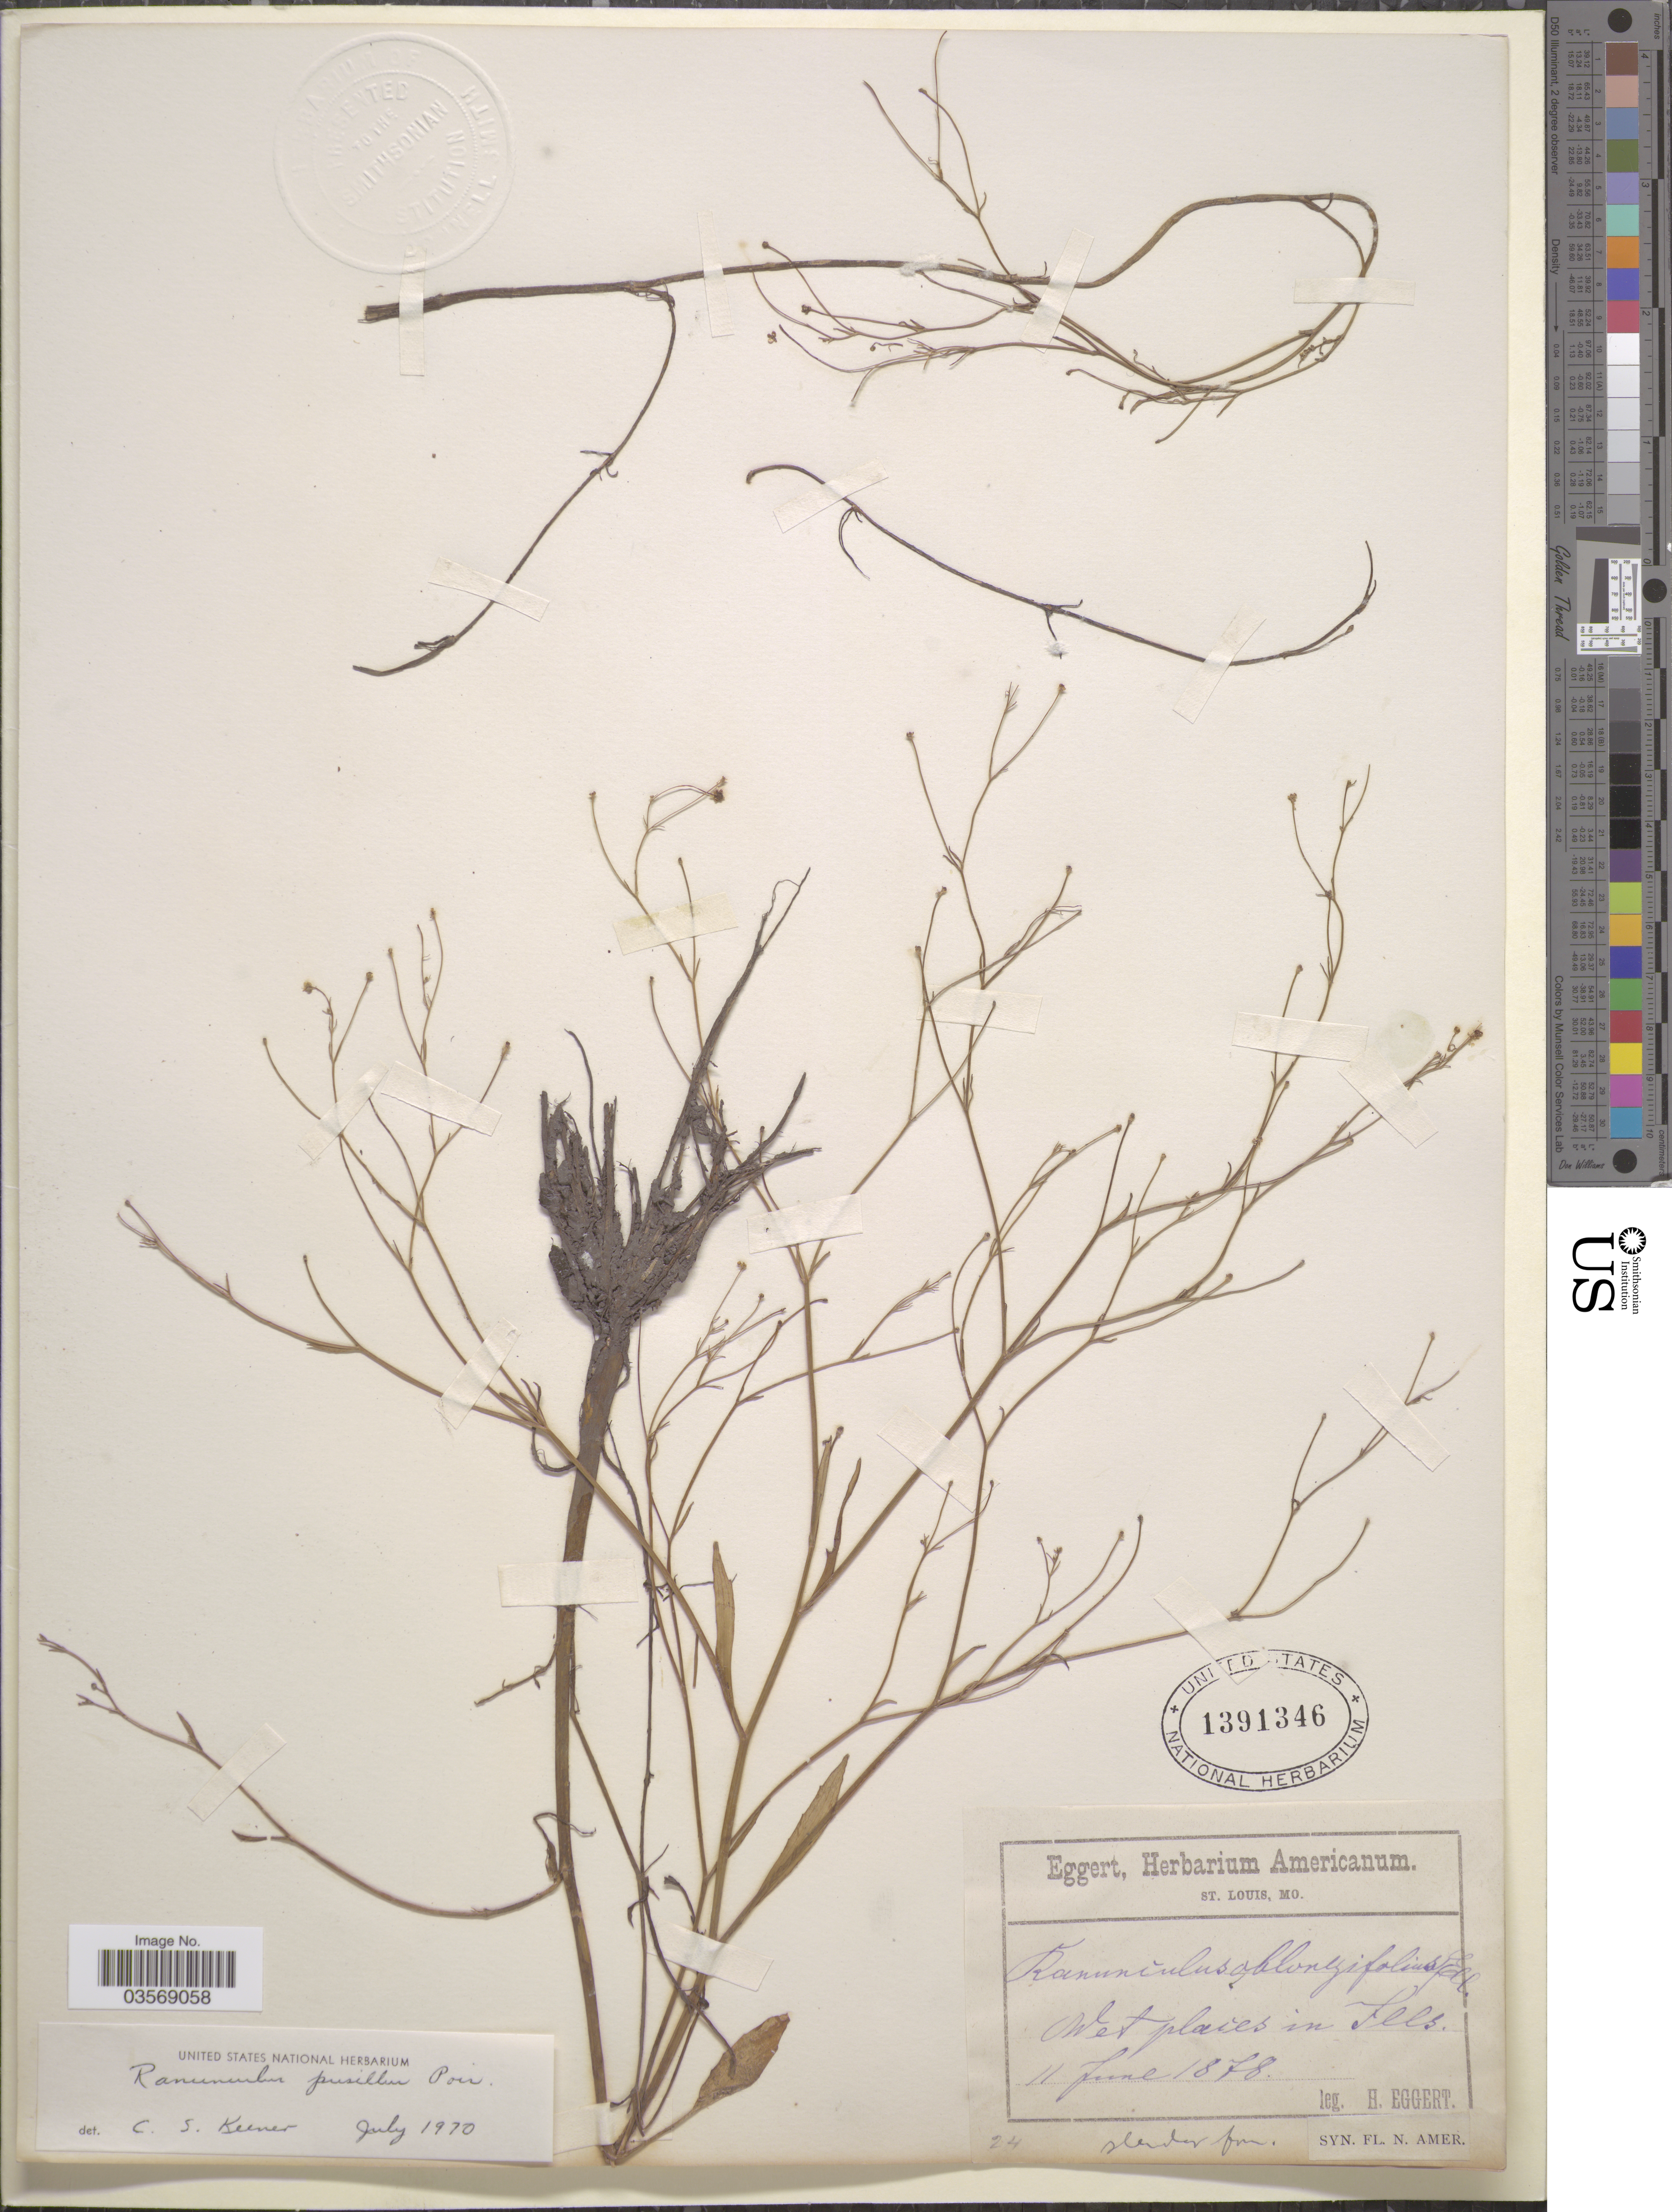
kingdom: Plantae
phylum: Tracheophyta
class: Magnoliopsida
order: Ranunculales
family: Ranunculaceae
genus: Ranunculus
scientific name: Ranunculus pusillus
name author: Poir.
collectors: H. Eggert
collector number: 24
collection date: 1878-06-11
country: United States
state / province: Illinois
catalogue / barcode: US 1391346